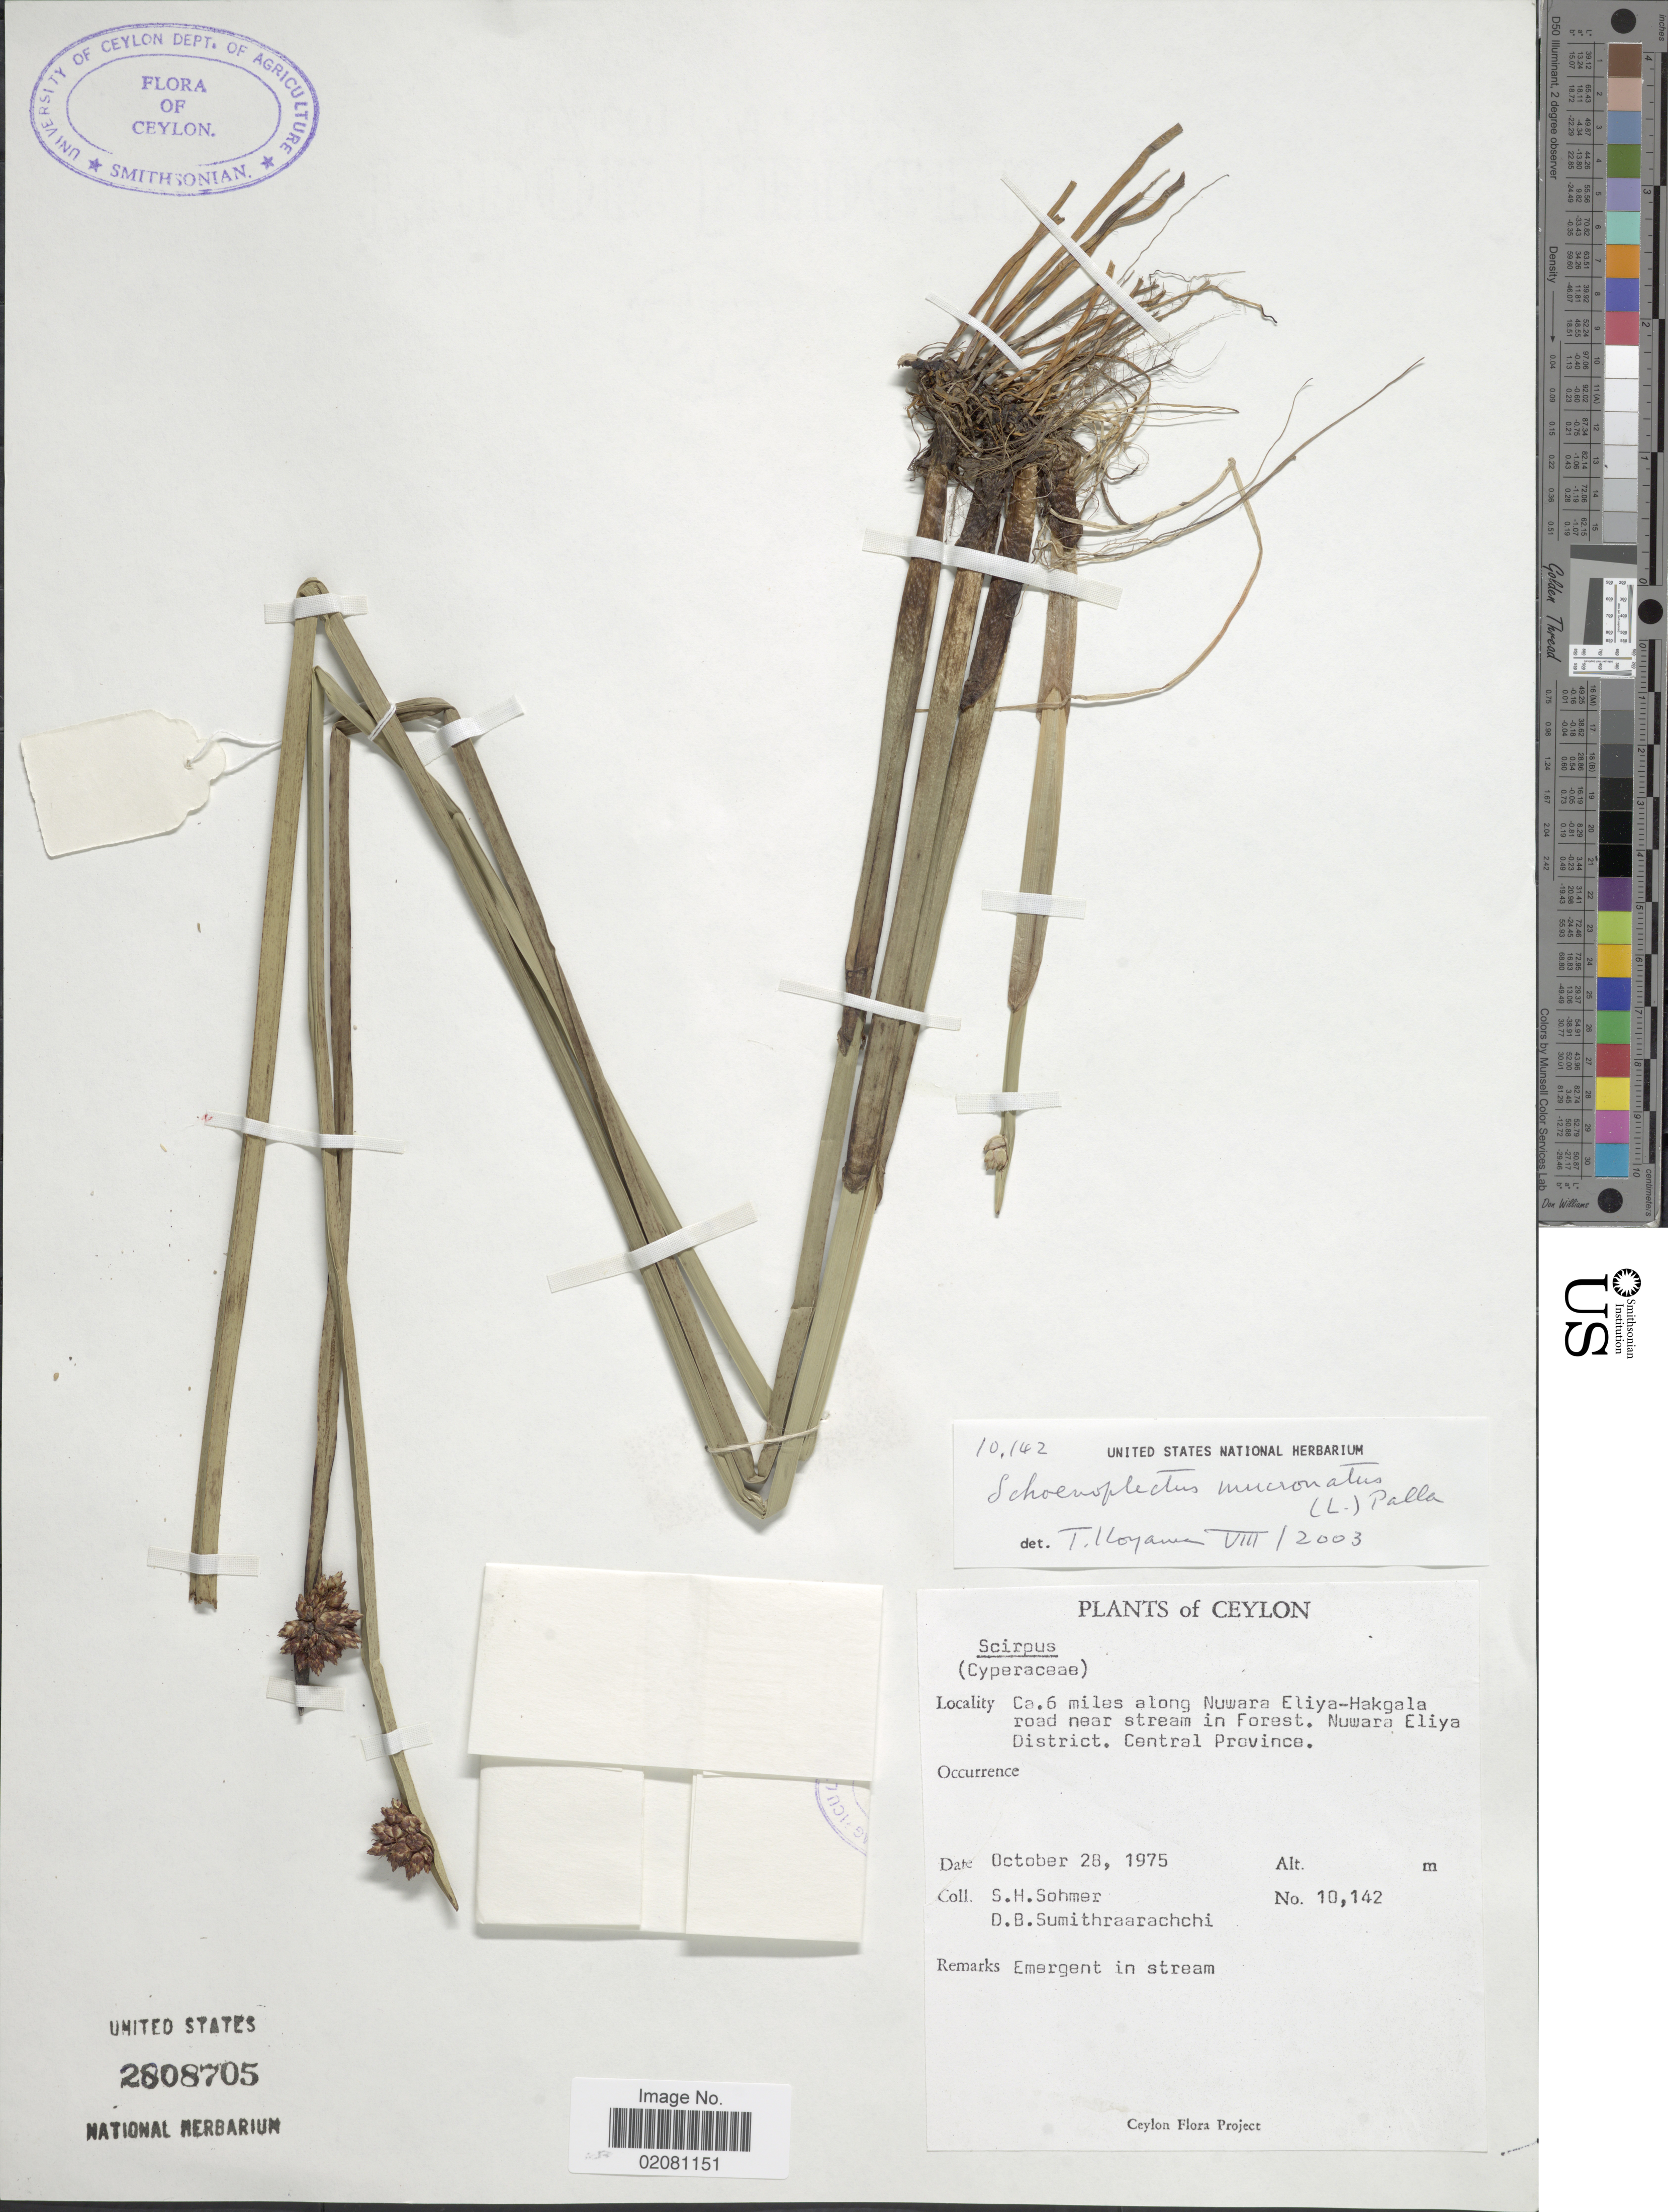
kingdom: Plantae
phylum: Tracheophyta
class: Liliopsida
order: Poales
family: Cyperaceae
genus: Schoenoplectus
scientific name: Schoenoplectus mucronatus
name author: (L.) Palla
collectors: S. H. Sohmer & D. B. Sumithraarachchi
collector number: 10142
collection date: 1975-10-28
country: Sri Lanka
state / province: Central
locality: Ceylon. Ca. 6 miles along Nuwara Eliya-Hakgala road near stream in Forest. Nuwara Eliya District.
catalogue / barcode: US 2808705